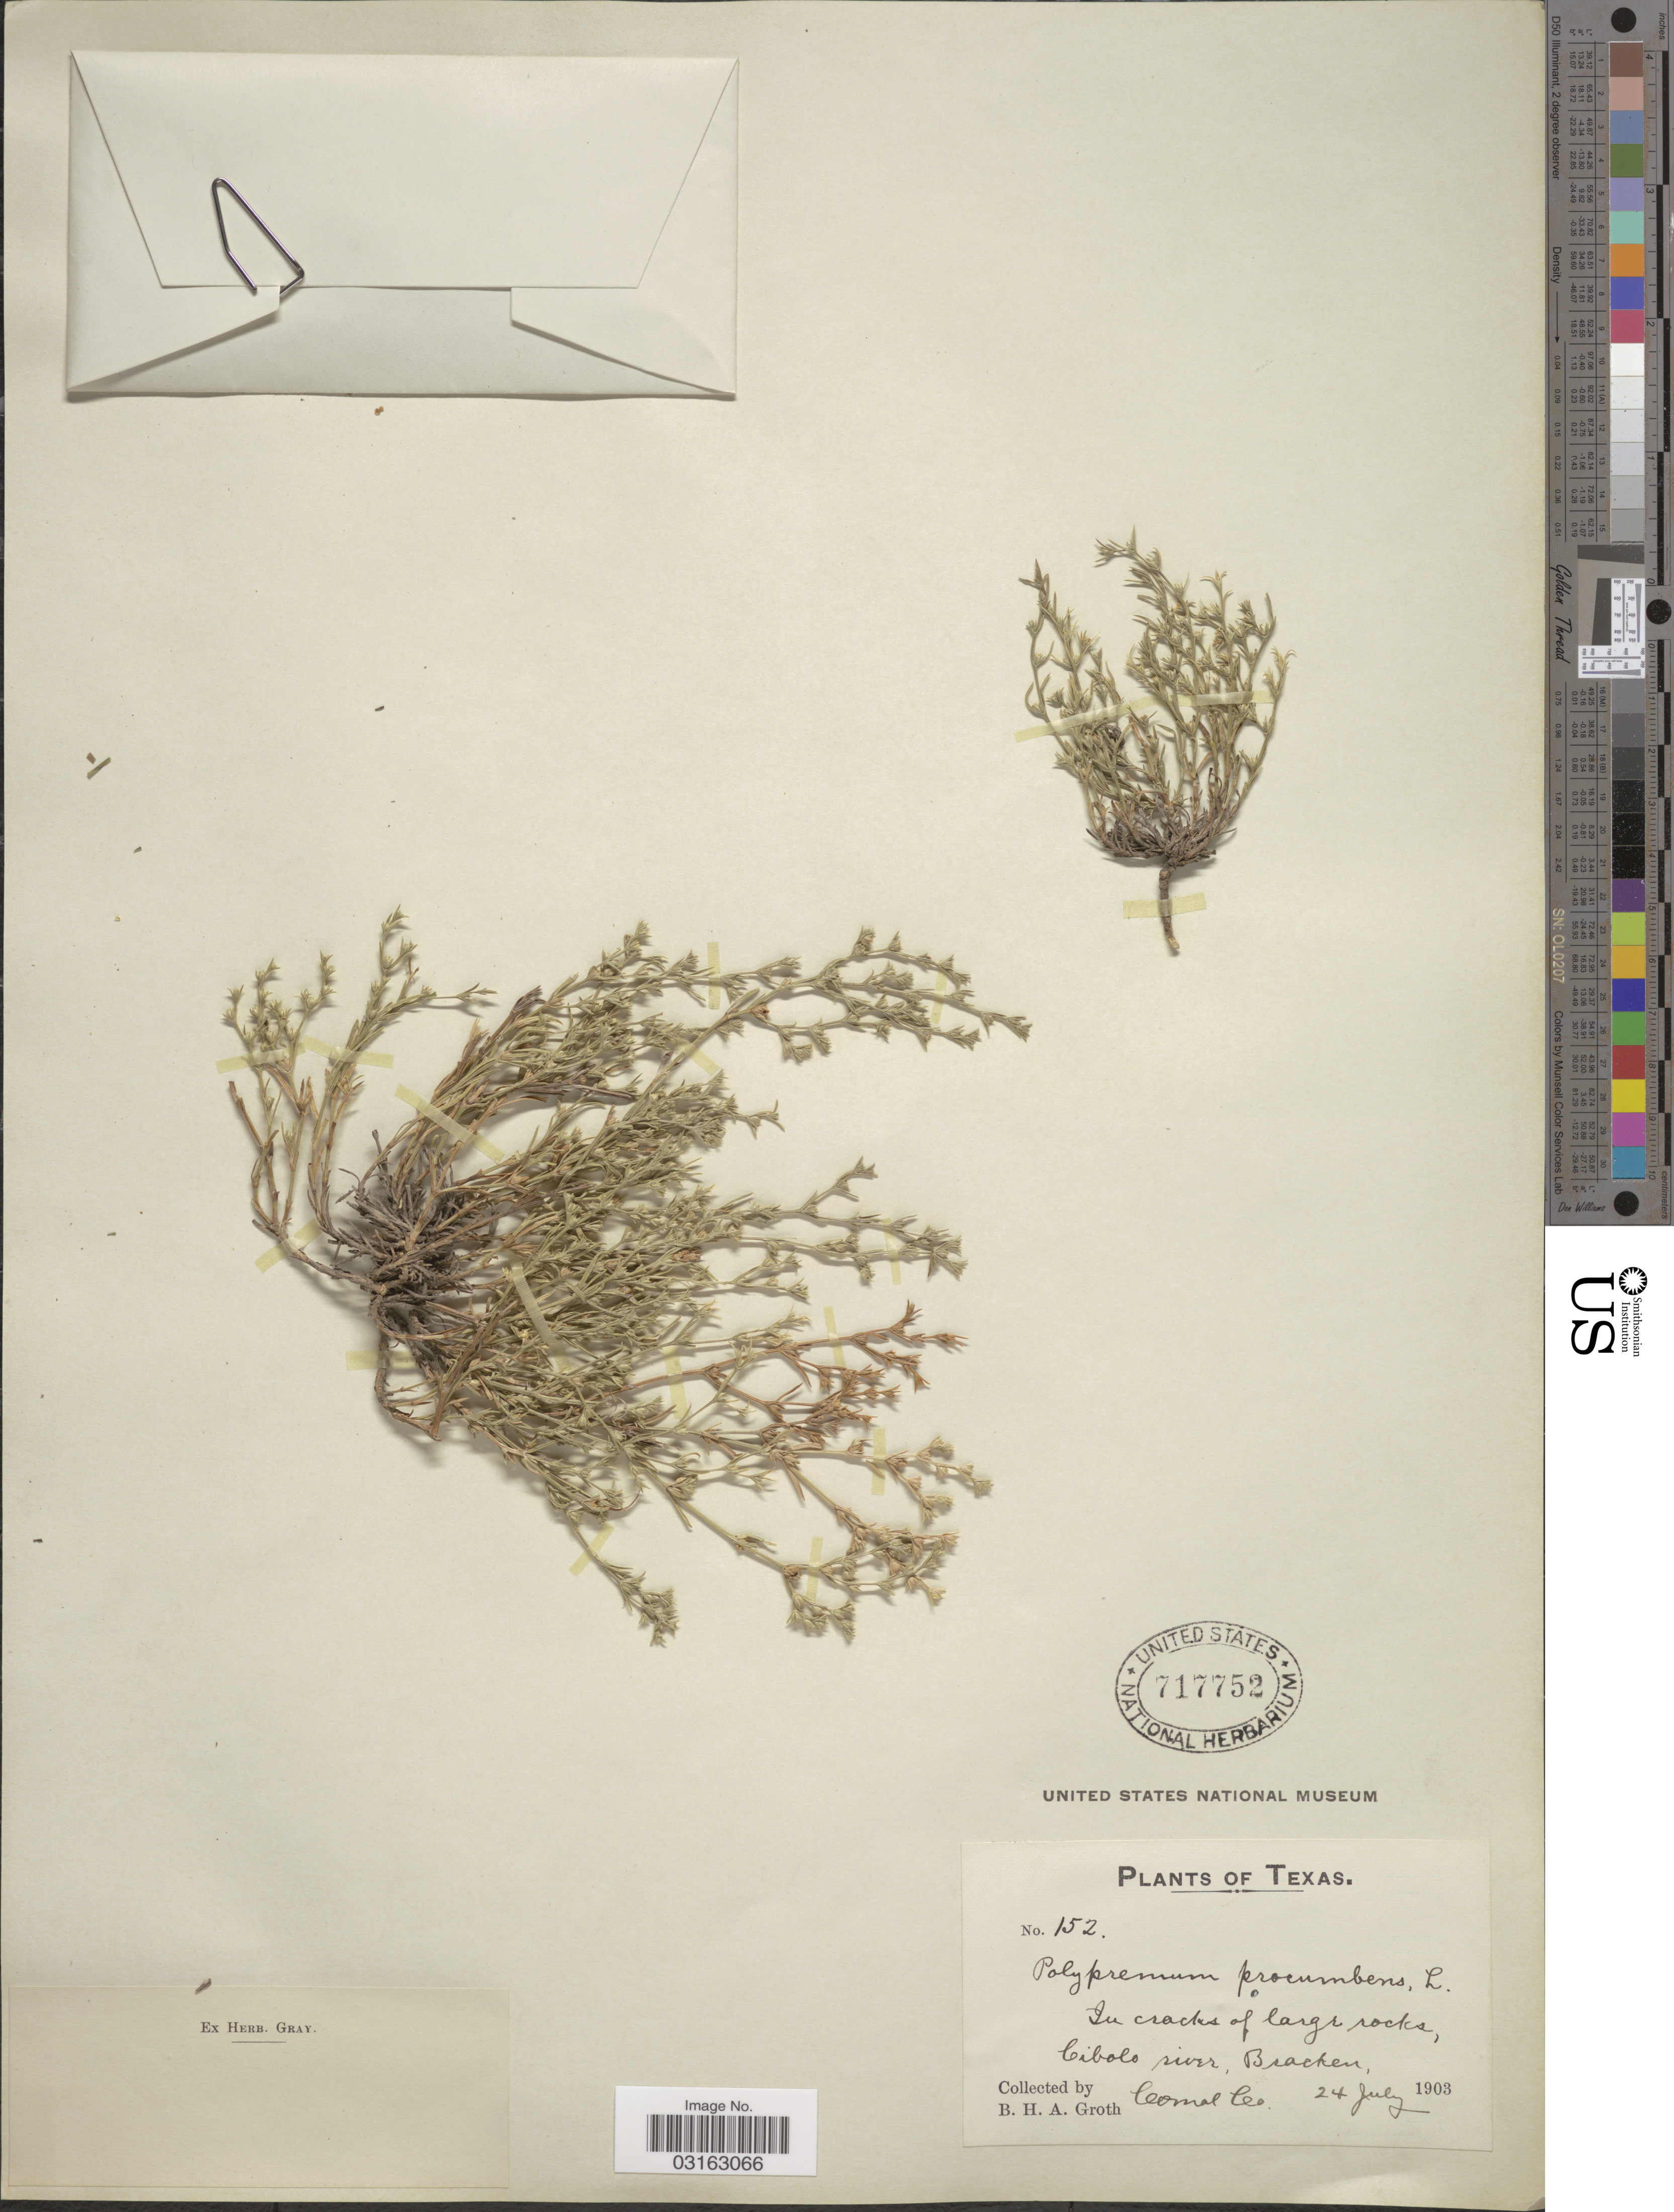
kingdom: Plantae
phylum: Tracheophyta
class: Magnoliopsida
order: Lamiales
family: Tetrachondraceae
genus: Polypremum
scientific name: Polypremum procumbens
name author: L.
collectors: B. Groth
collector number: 152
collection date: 1903-07-24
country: United States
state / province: Texas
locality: In cracks of large rocks, Bibolo river, Bracken, Comal Co.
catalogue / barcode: US 717752